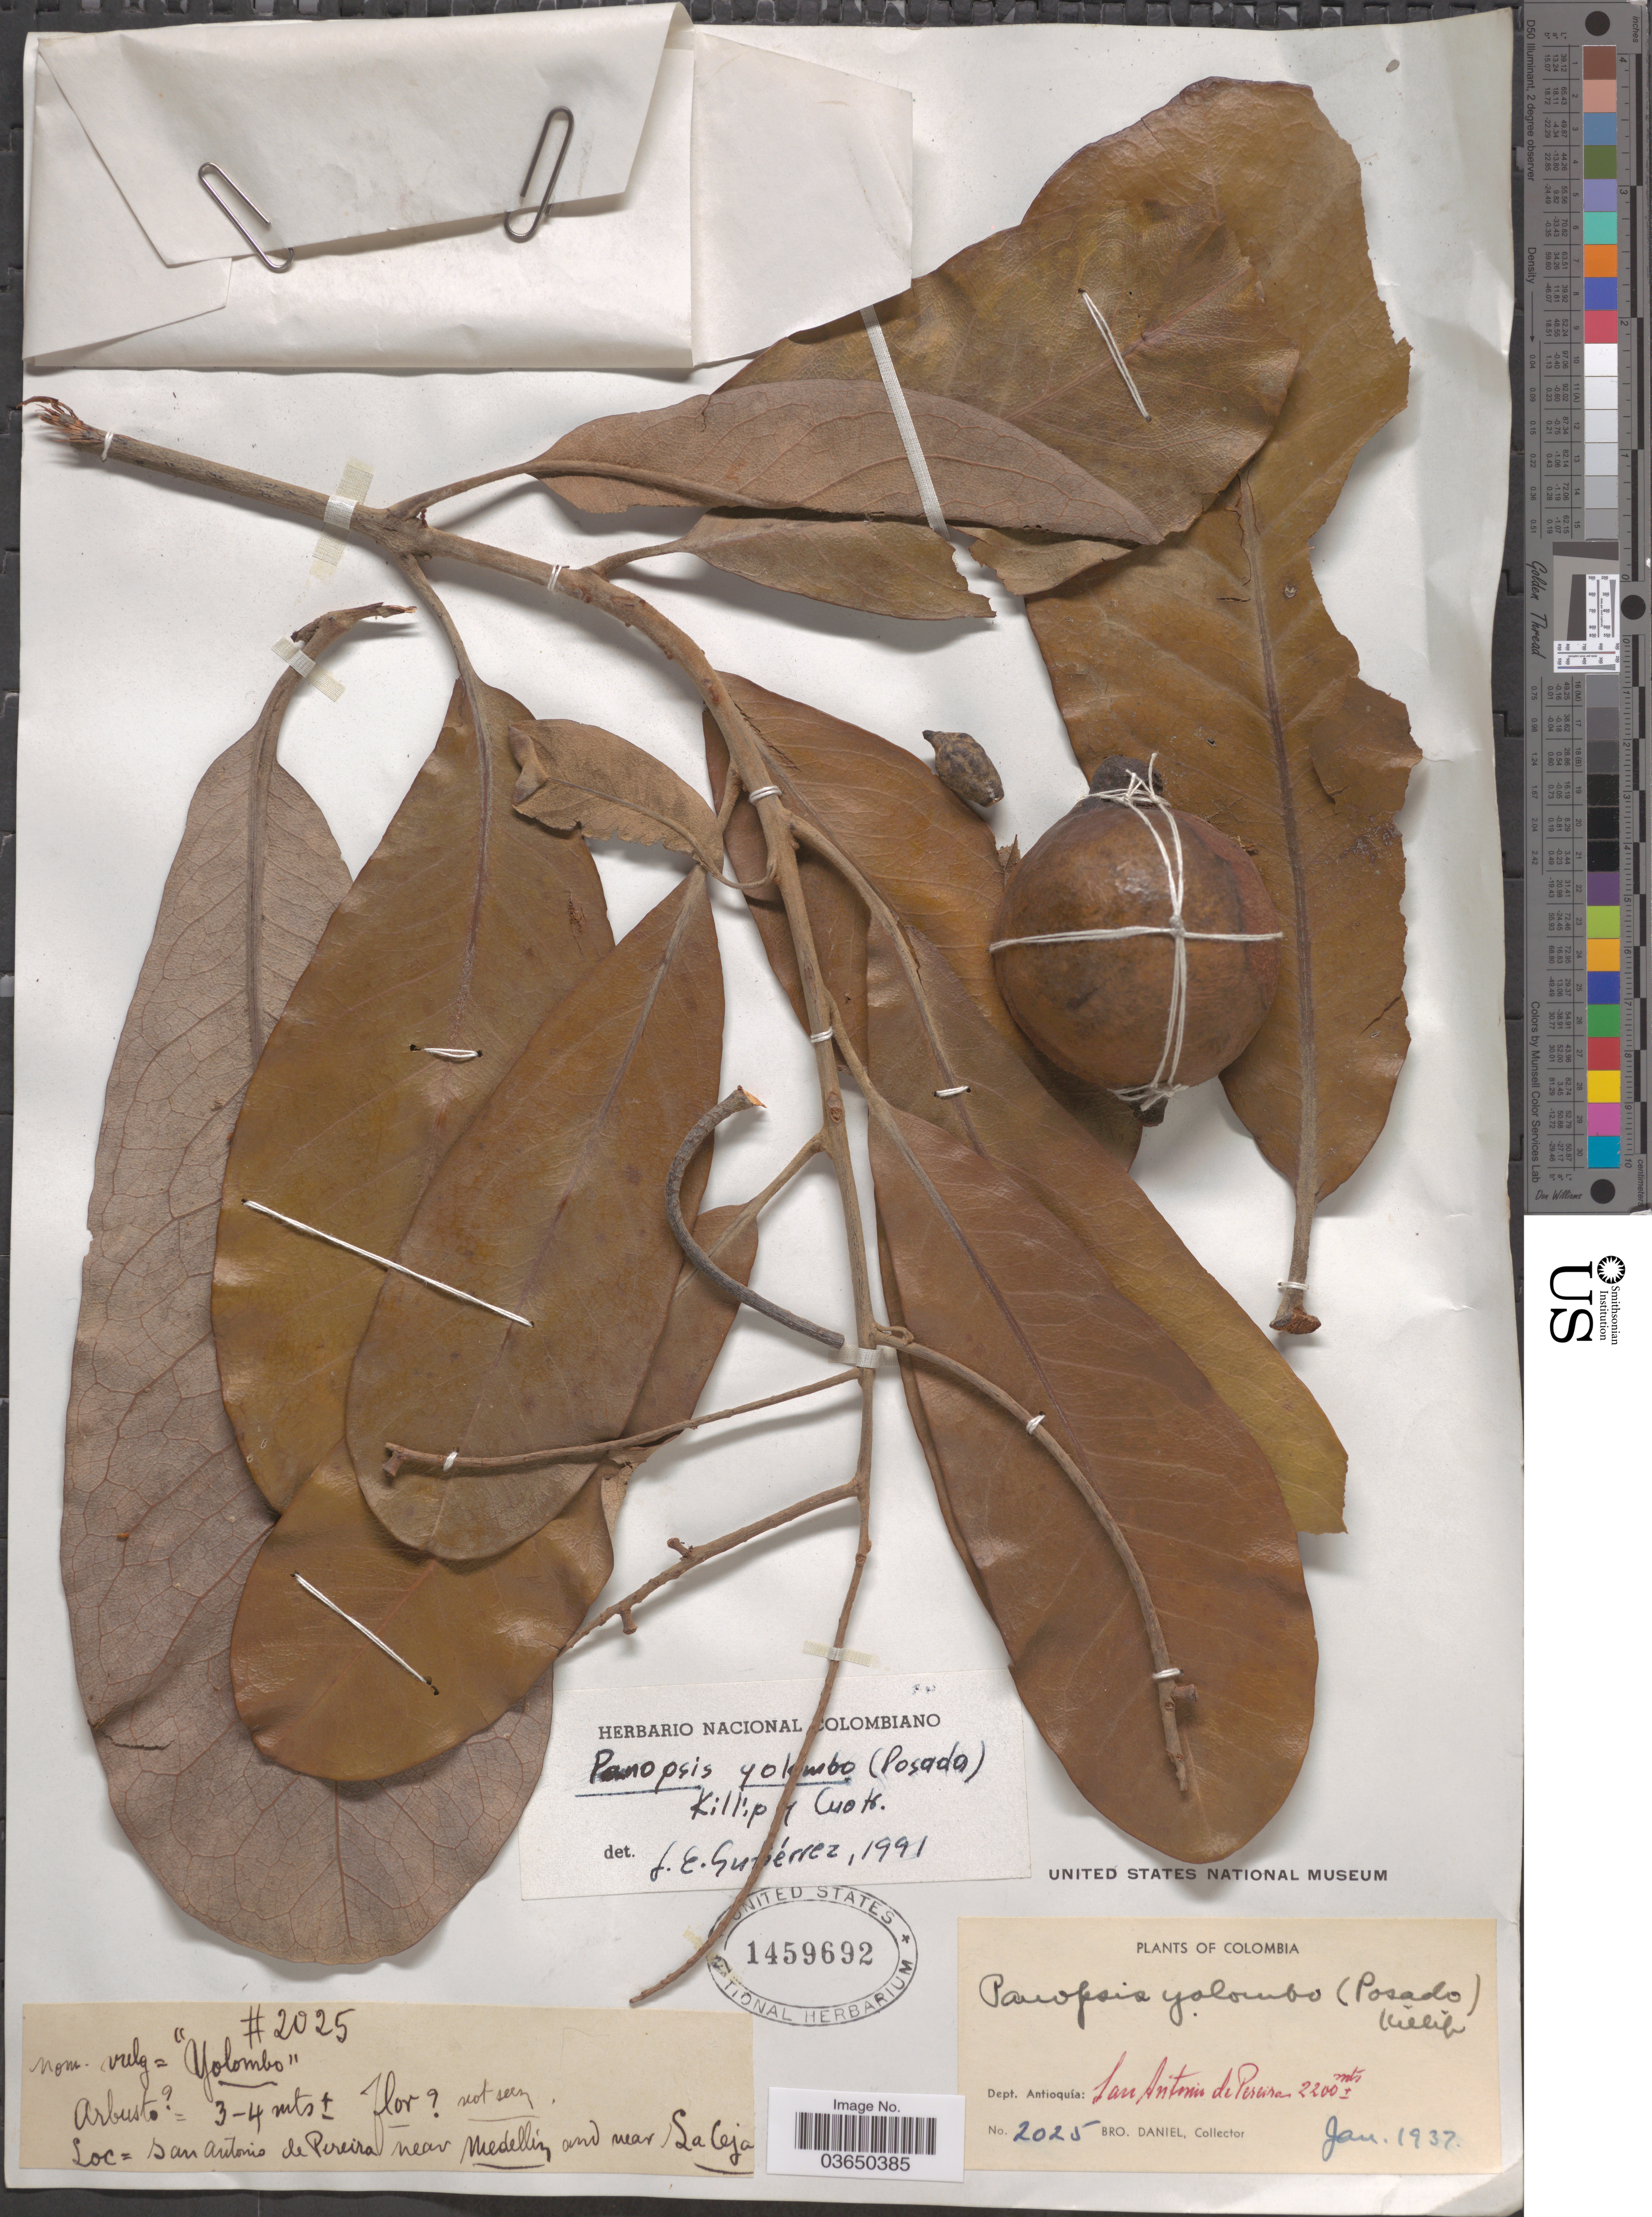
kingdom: Plantae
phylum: Tracheophyta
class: Magnoliopsida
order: Proteales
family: Proteaceae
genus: Panopsis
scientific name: Panopsis yolombo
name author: (Posada-Arango) Killip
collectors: Bro. Daniel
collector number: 2025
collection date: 1937-01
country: Colombia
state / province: Antioquia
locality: Dept. Antioquia: San Antonio de Pereira near Medellin and near Laleja.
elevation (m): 2200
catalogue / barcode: US 1459692